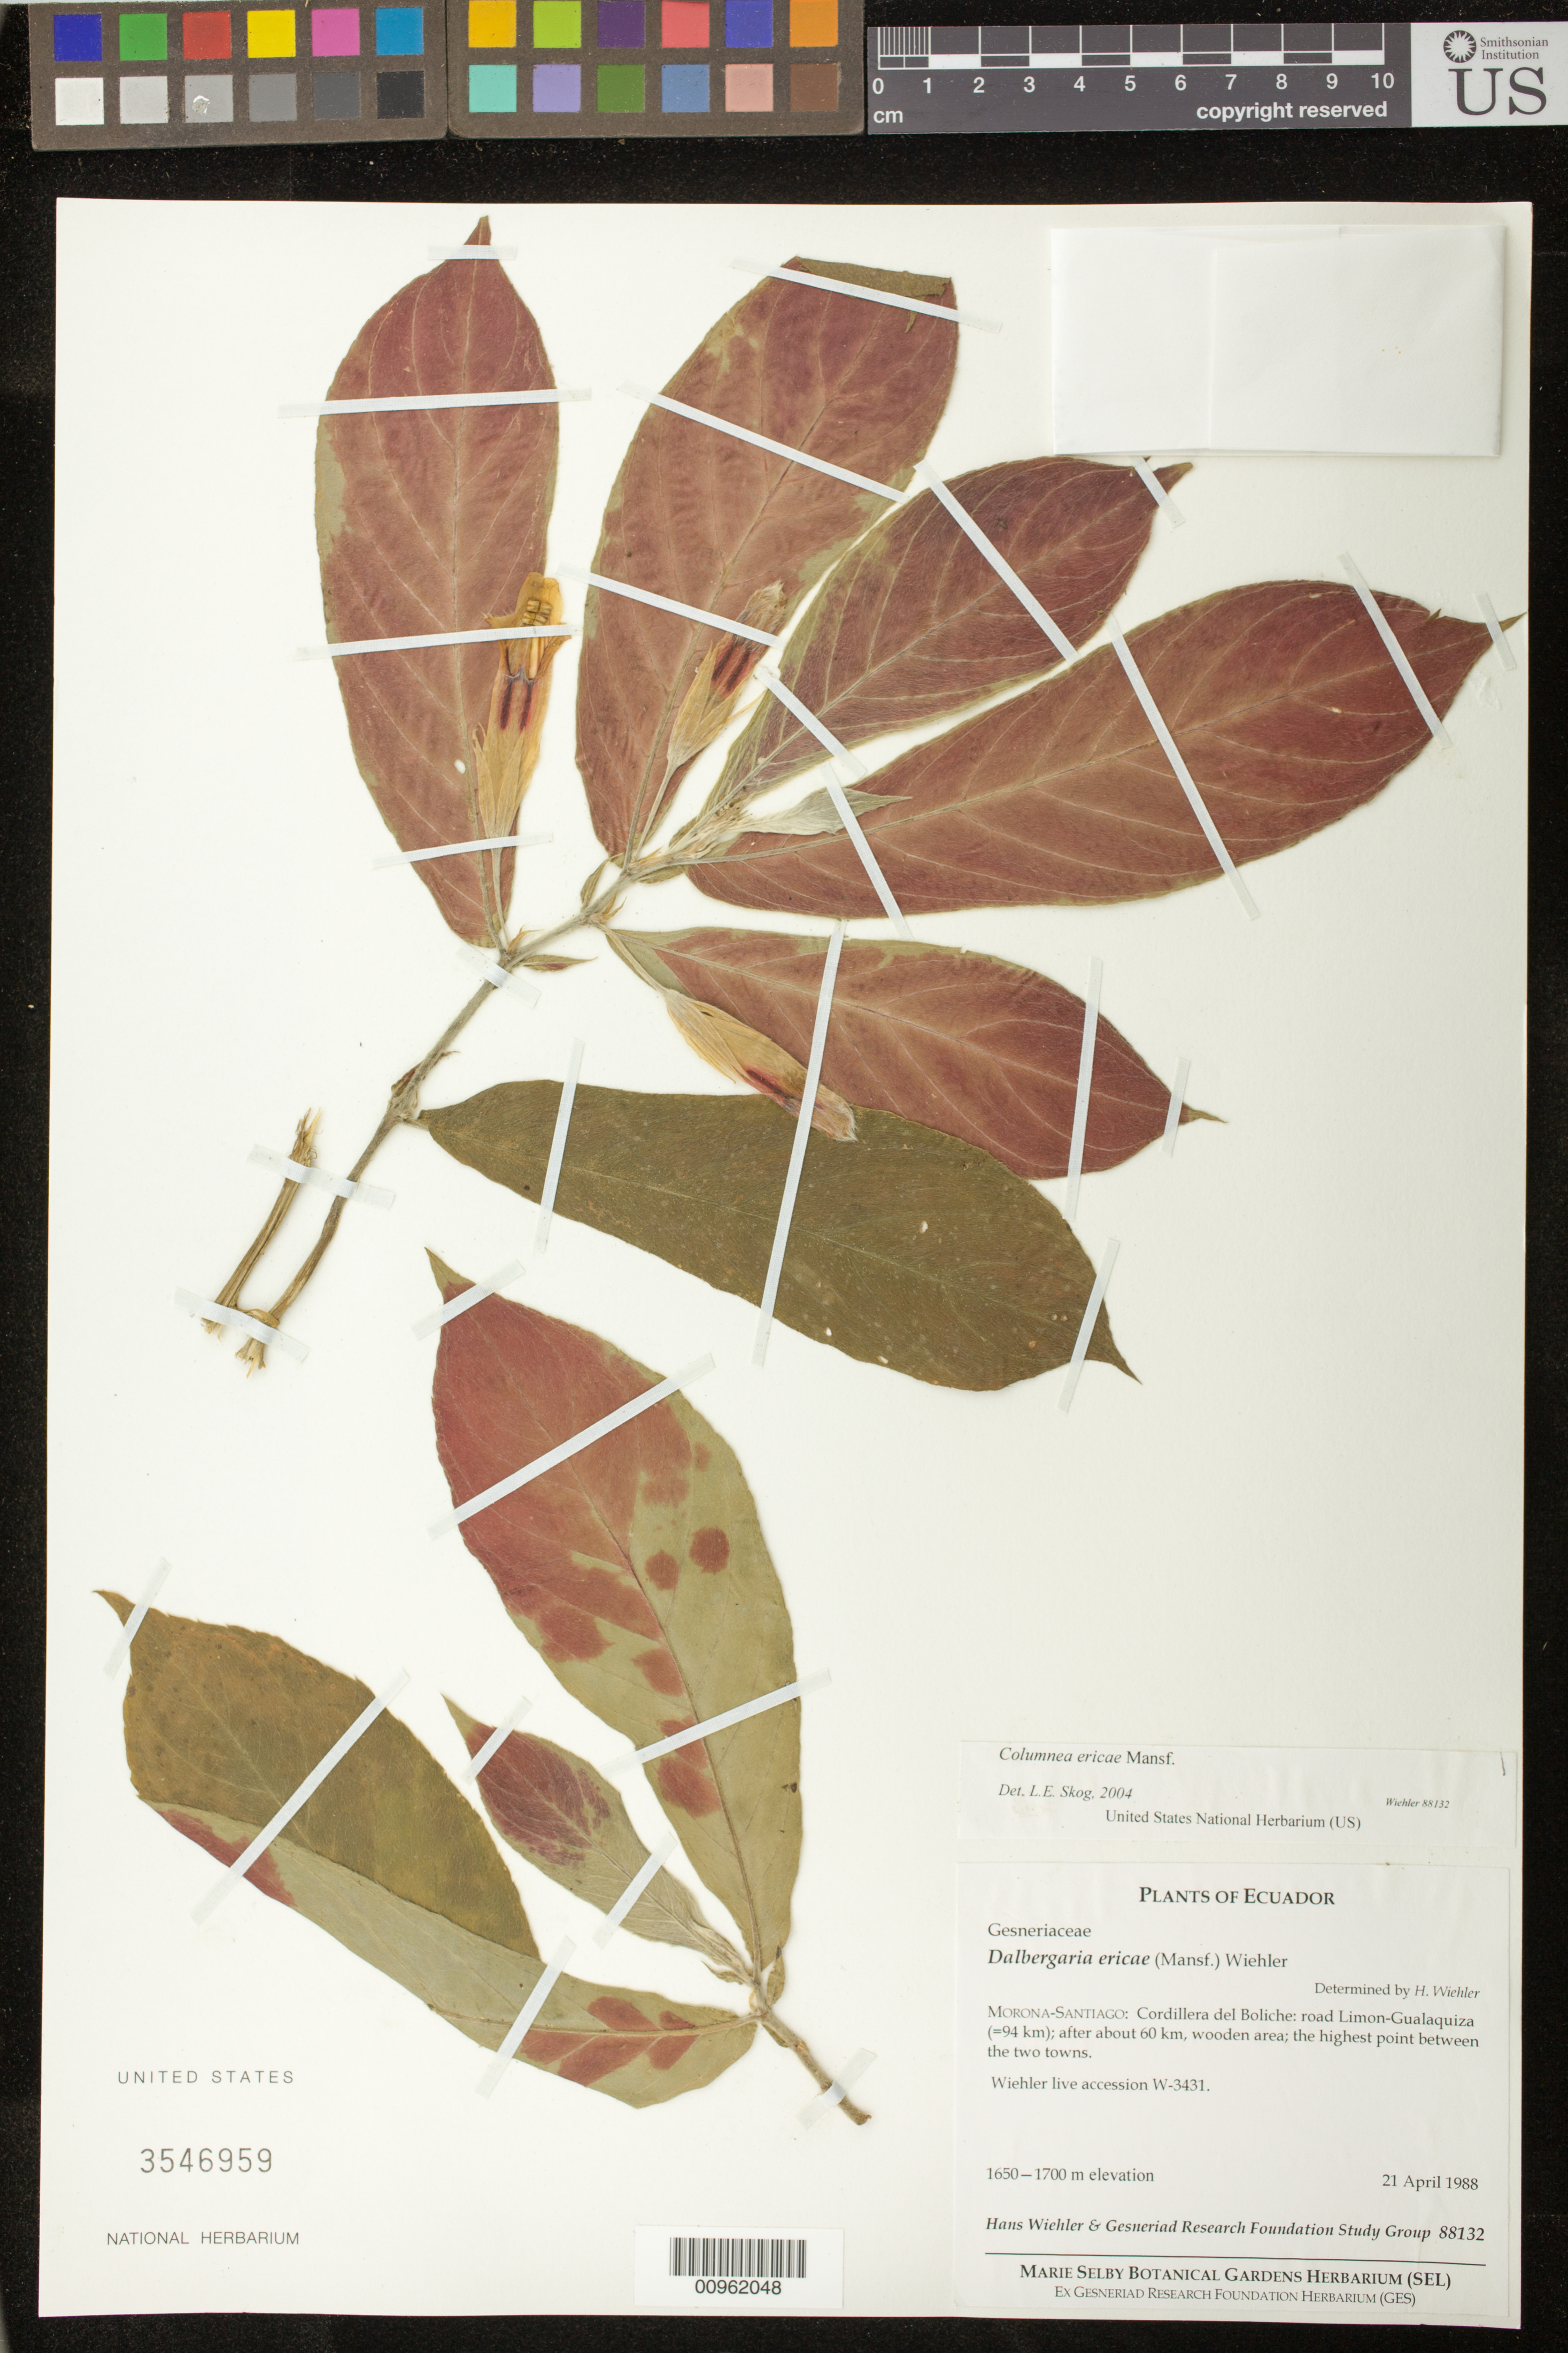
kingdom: Plantae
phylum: Tracheophyta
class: Magnoliopsida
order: Lamiales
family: Gesneriaceae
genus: Columnea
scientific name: Columnea ericae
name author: Mansf.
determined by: Skog, Laurence E.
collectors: H. J. Wiehler & GRF Study Group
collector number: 88132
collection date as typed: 21 Apr 1988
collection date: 1988-04-21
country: Ecuador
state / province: Morona-Santiago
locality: Morona-Santiago: Cordillera del Boliche, road Limón - Gualaquiza (=94 km); after about 60 km, wooden area; the highest point between the two towns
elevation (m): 1650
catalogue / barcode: US 3546959